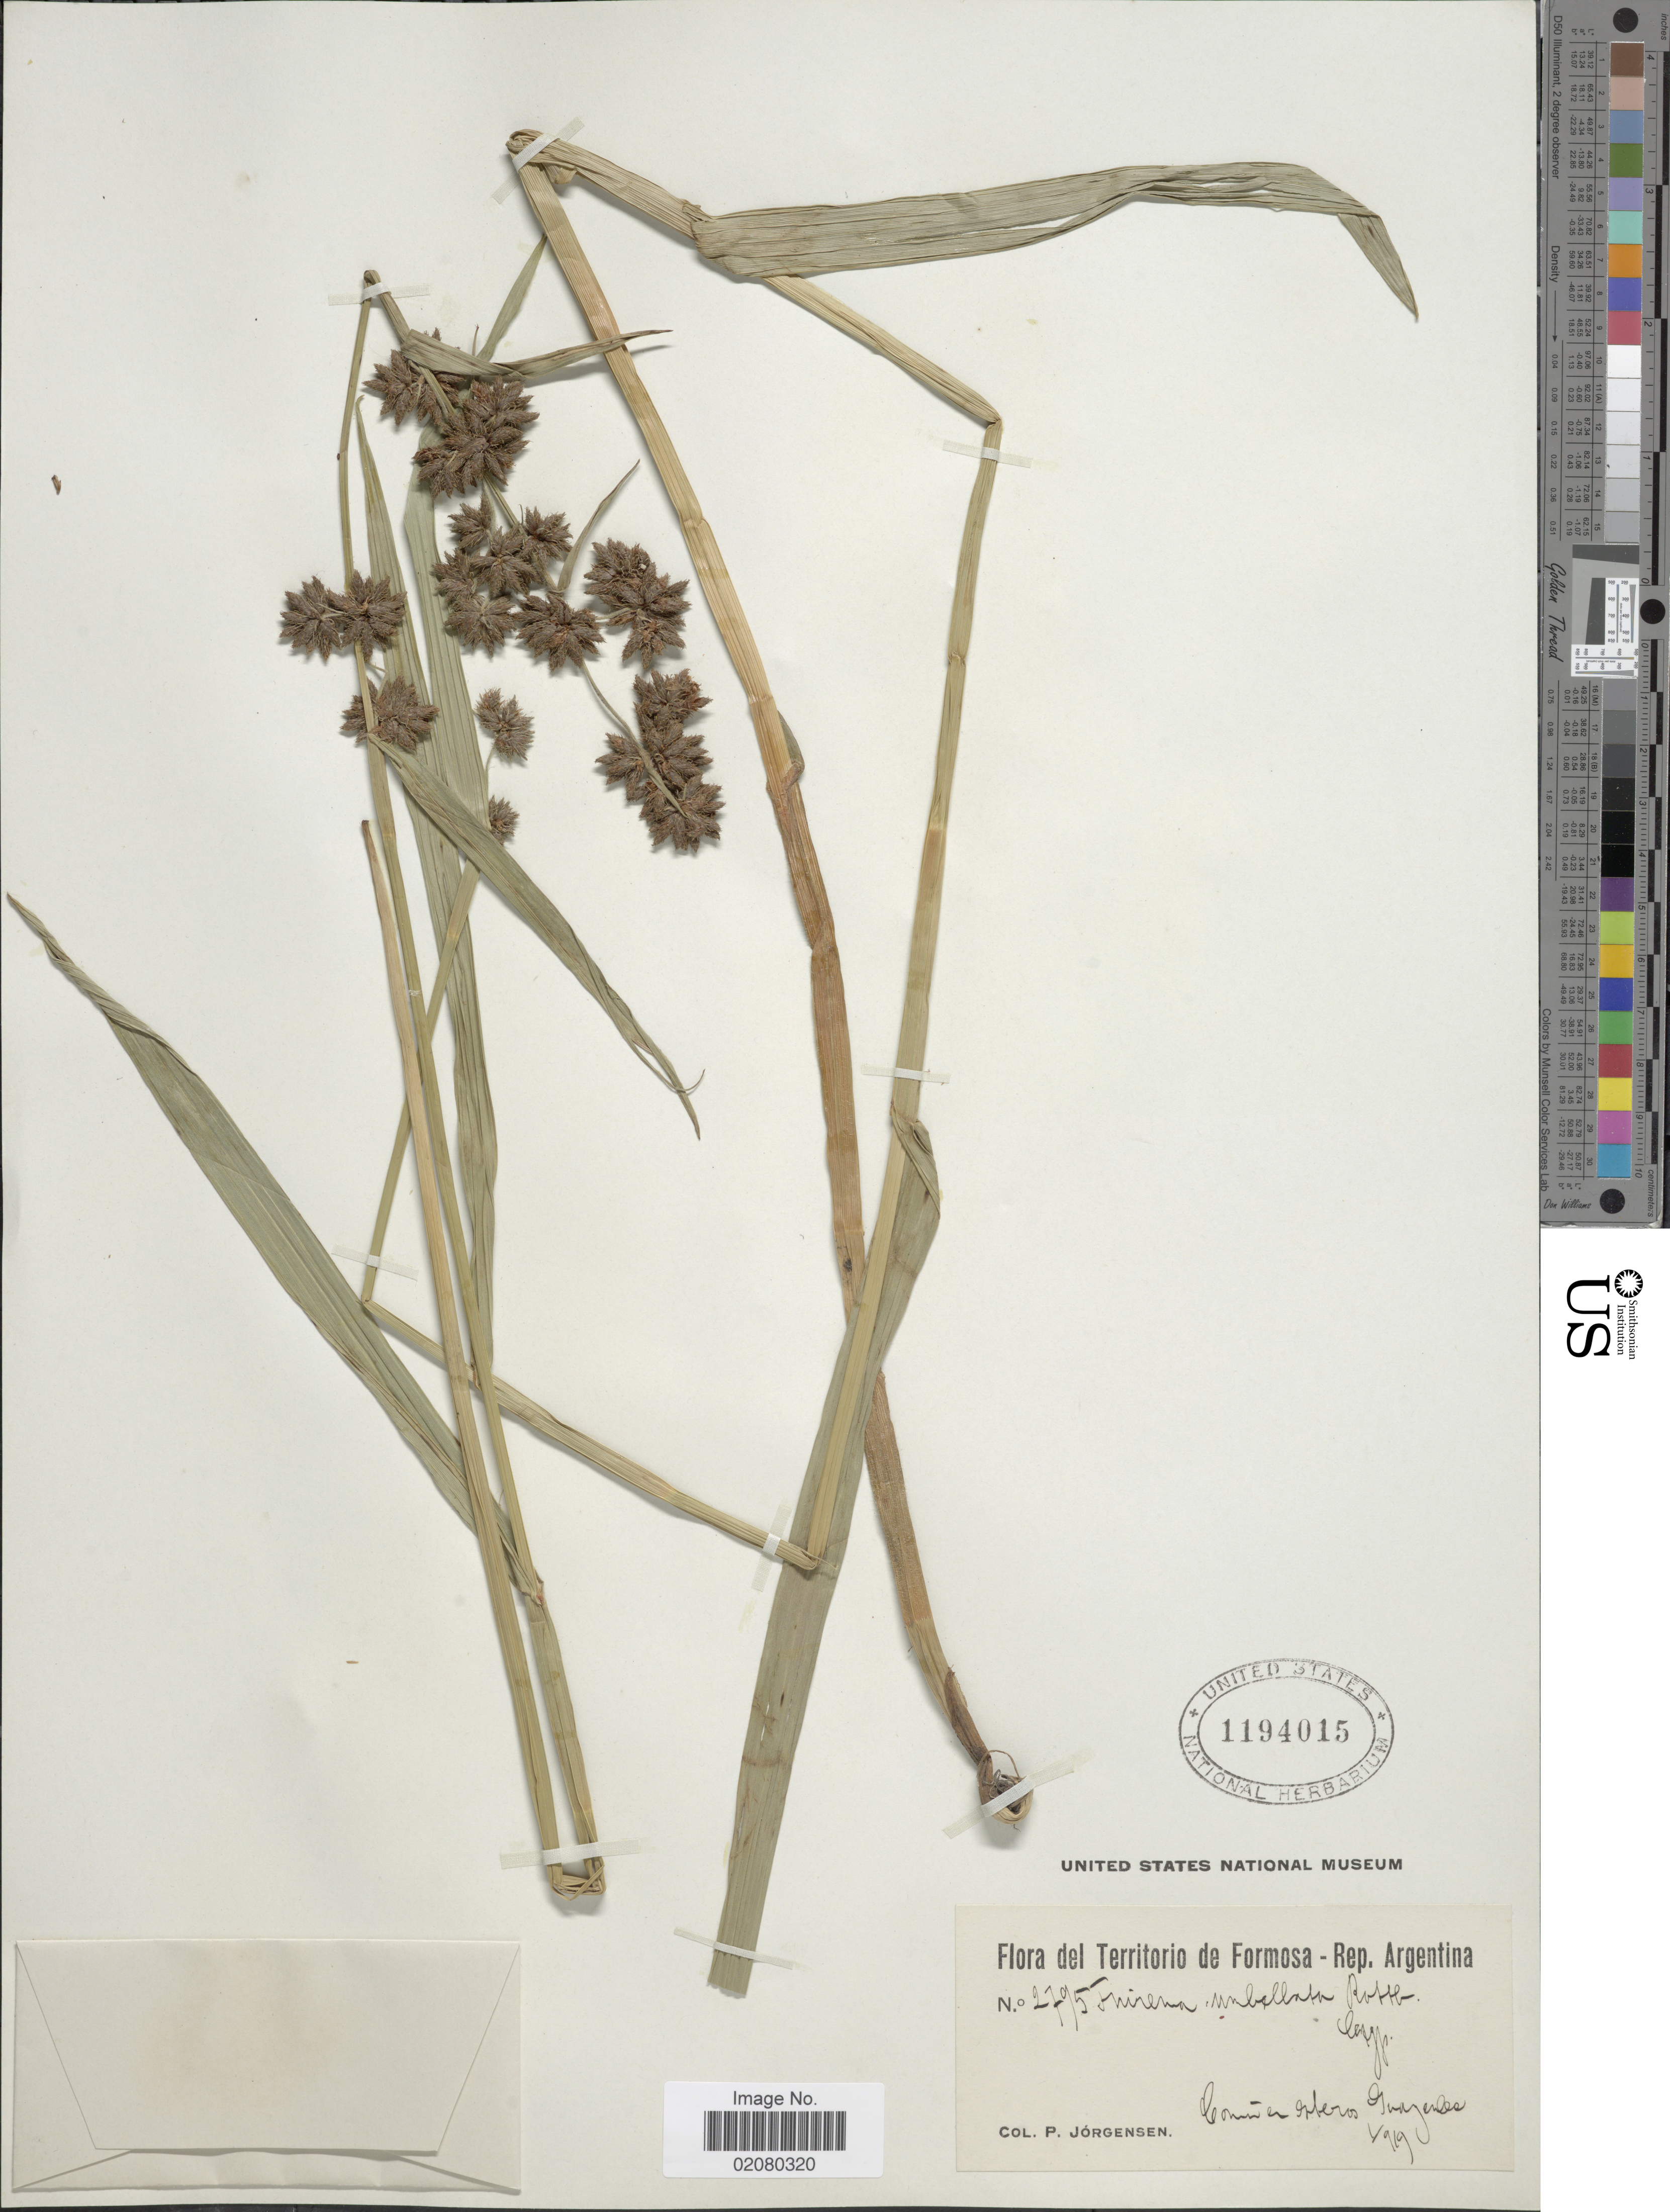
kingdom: Plantae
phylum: Tracheophyta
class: Liliopsida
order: Poales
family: Cyperaceae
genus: Fuirena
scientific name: Fuirena umbellata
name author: Rottb.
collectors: P. Jorgenson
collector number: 2795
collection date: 1919-05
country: Argentina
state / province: Formosa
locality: Territorio de Formosa- Rep. Argentina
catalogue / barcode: US 1194015